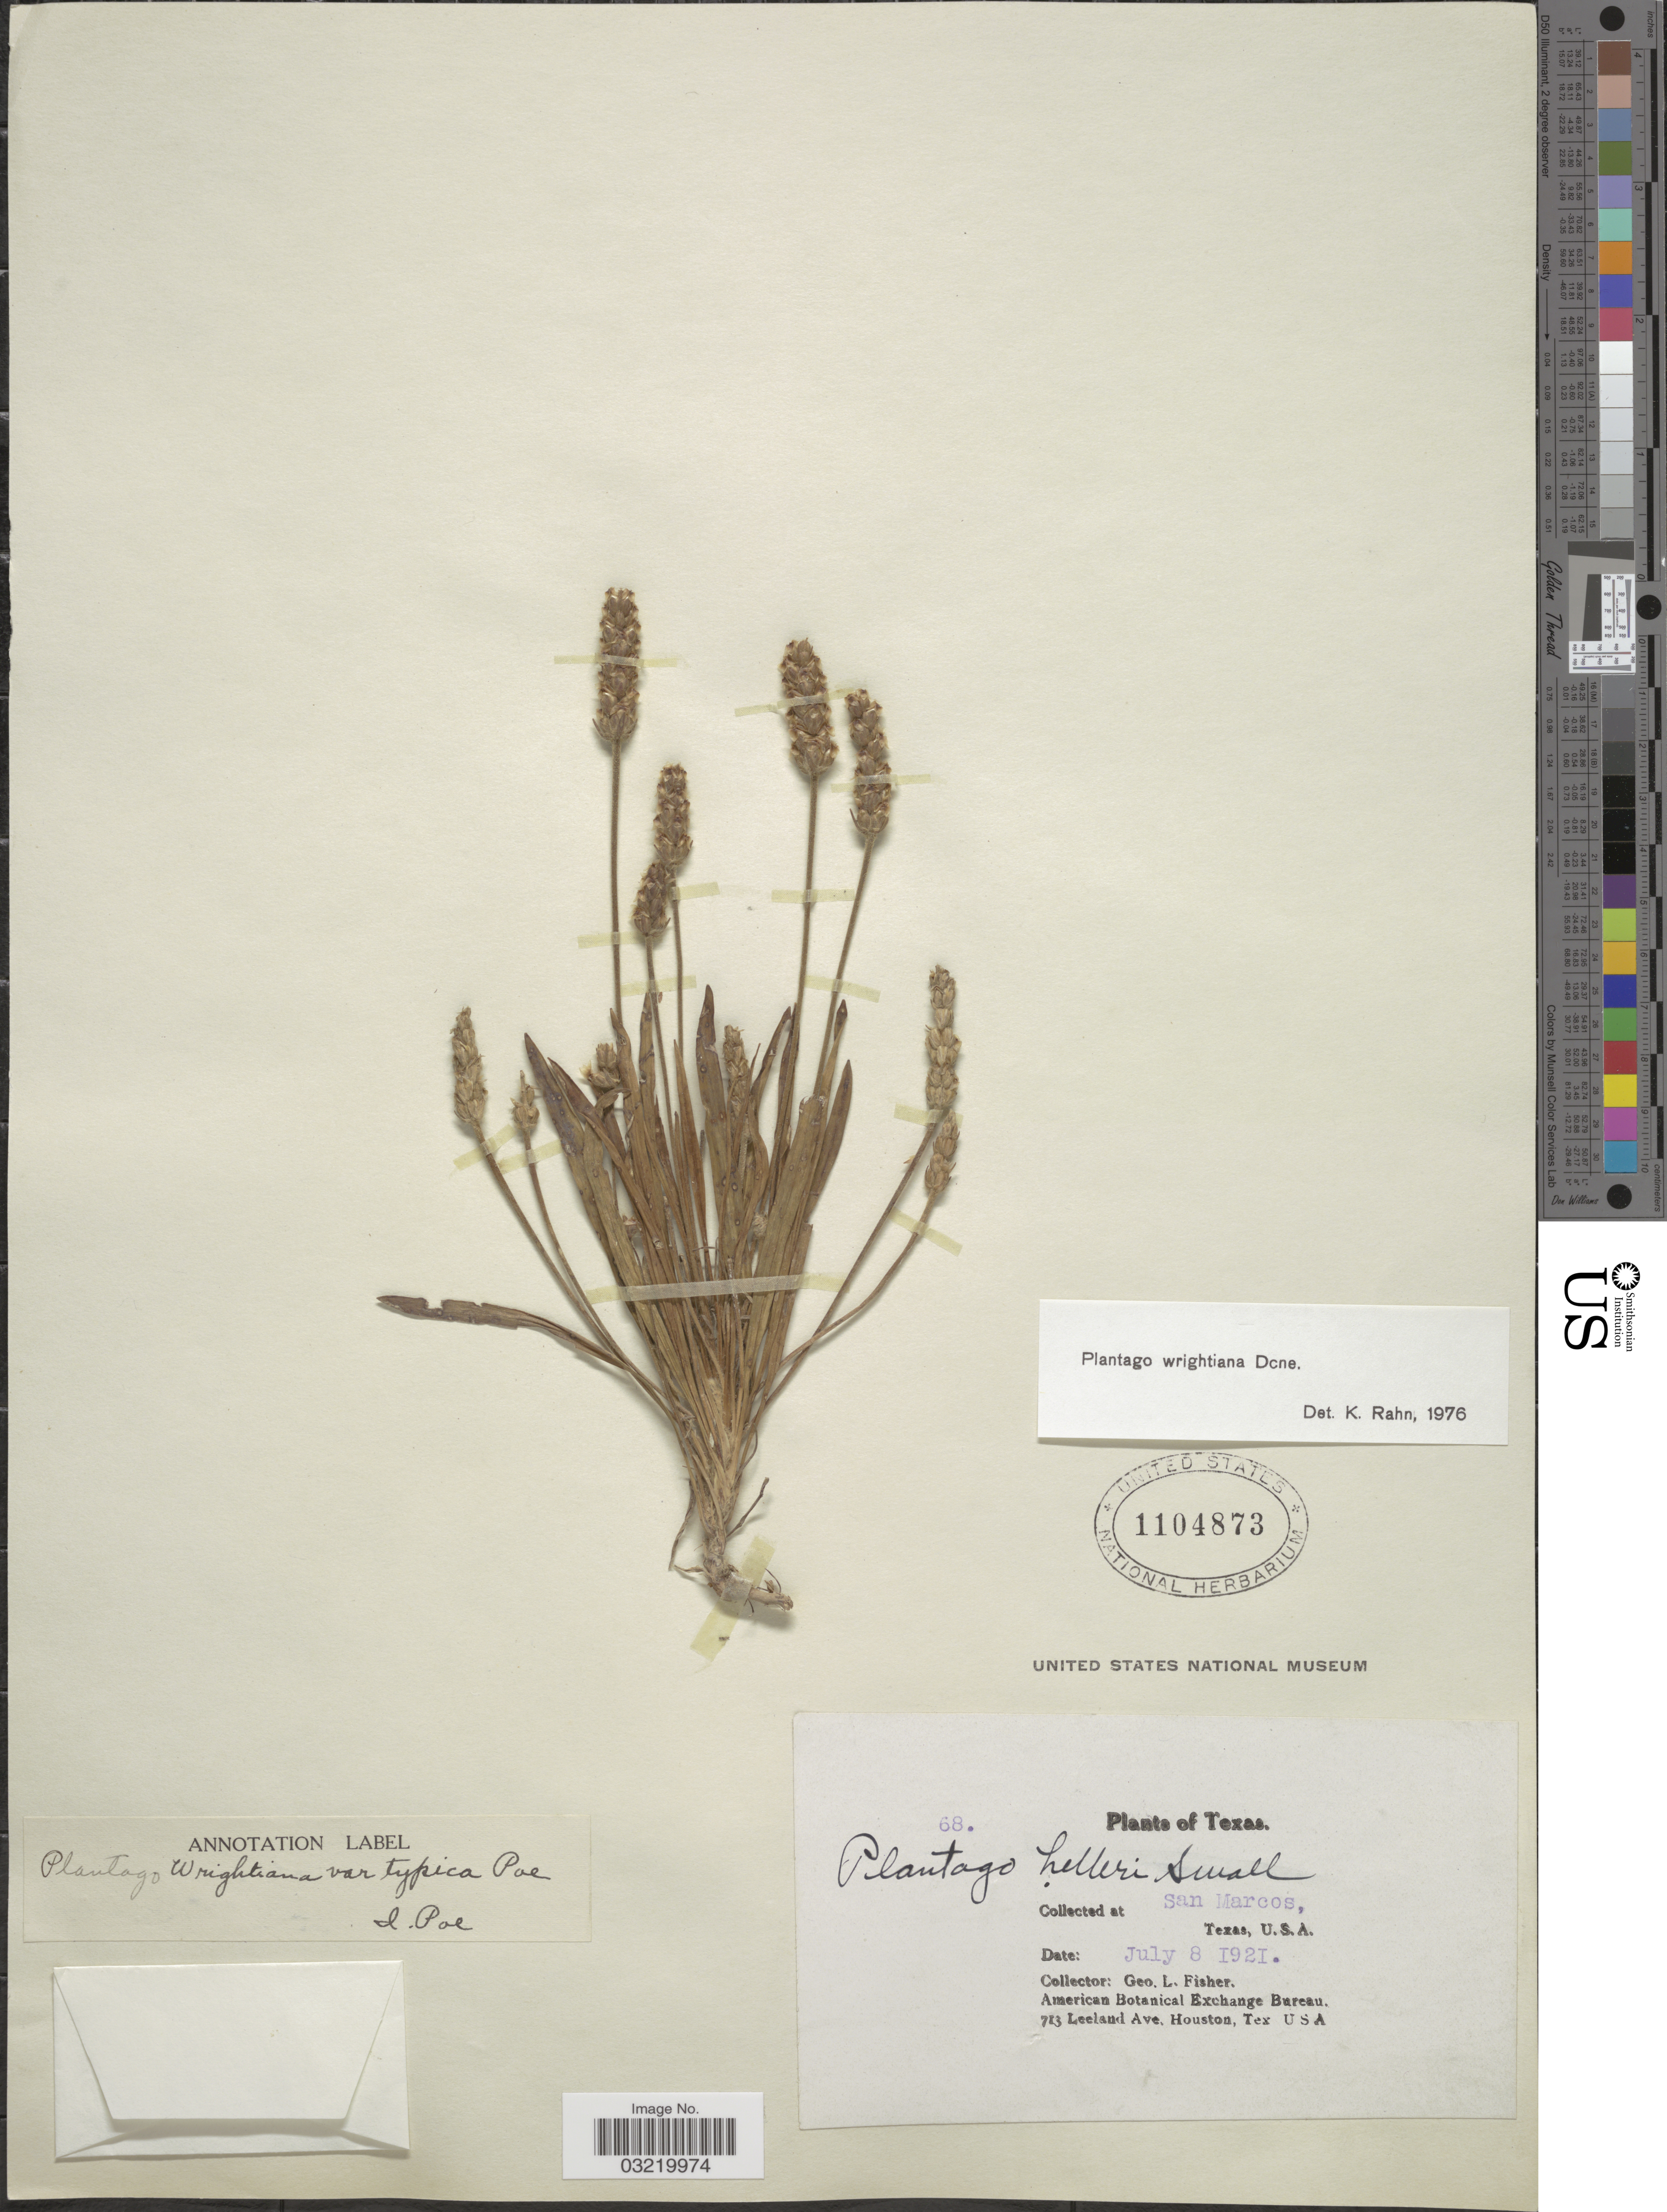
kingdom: Plantae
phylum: Tracheophyta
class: Magnoliopsida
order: Lamiales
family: Plantaginaceae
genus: Plantago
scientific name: Plantago wrightiana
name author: Decne. ex A. DC.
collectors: G. L. Fisher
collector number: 68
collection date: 1921-07-08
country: United States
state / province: Texas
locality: San Marcos.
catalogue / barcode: US 1104873